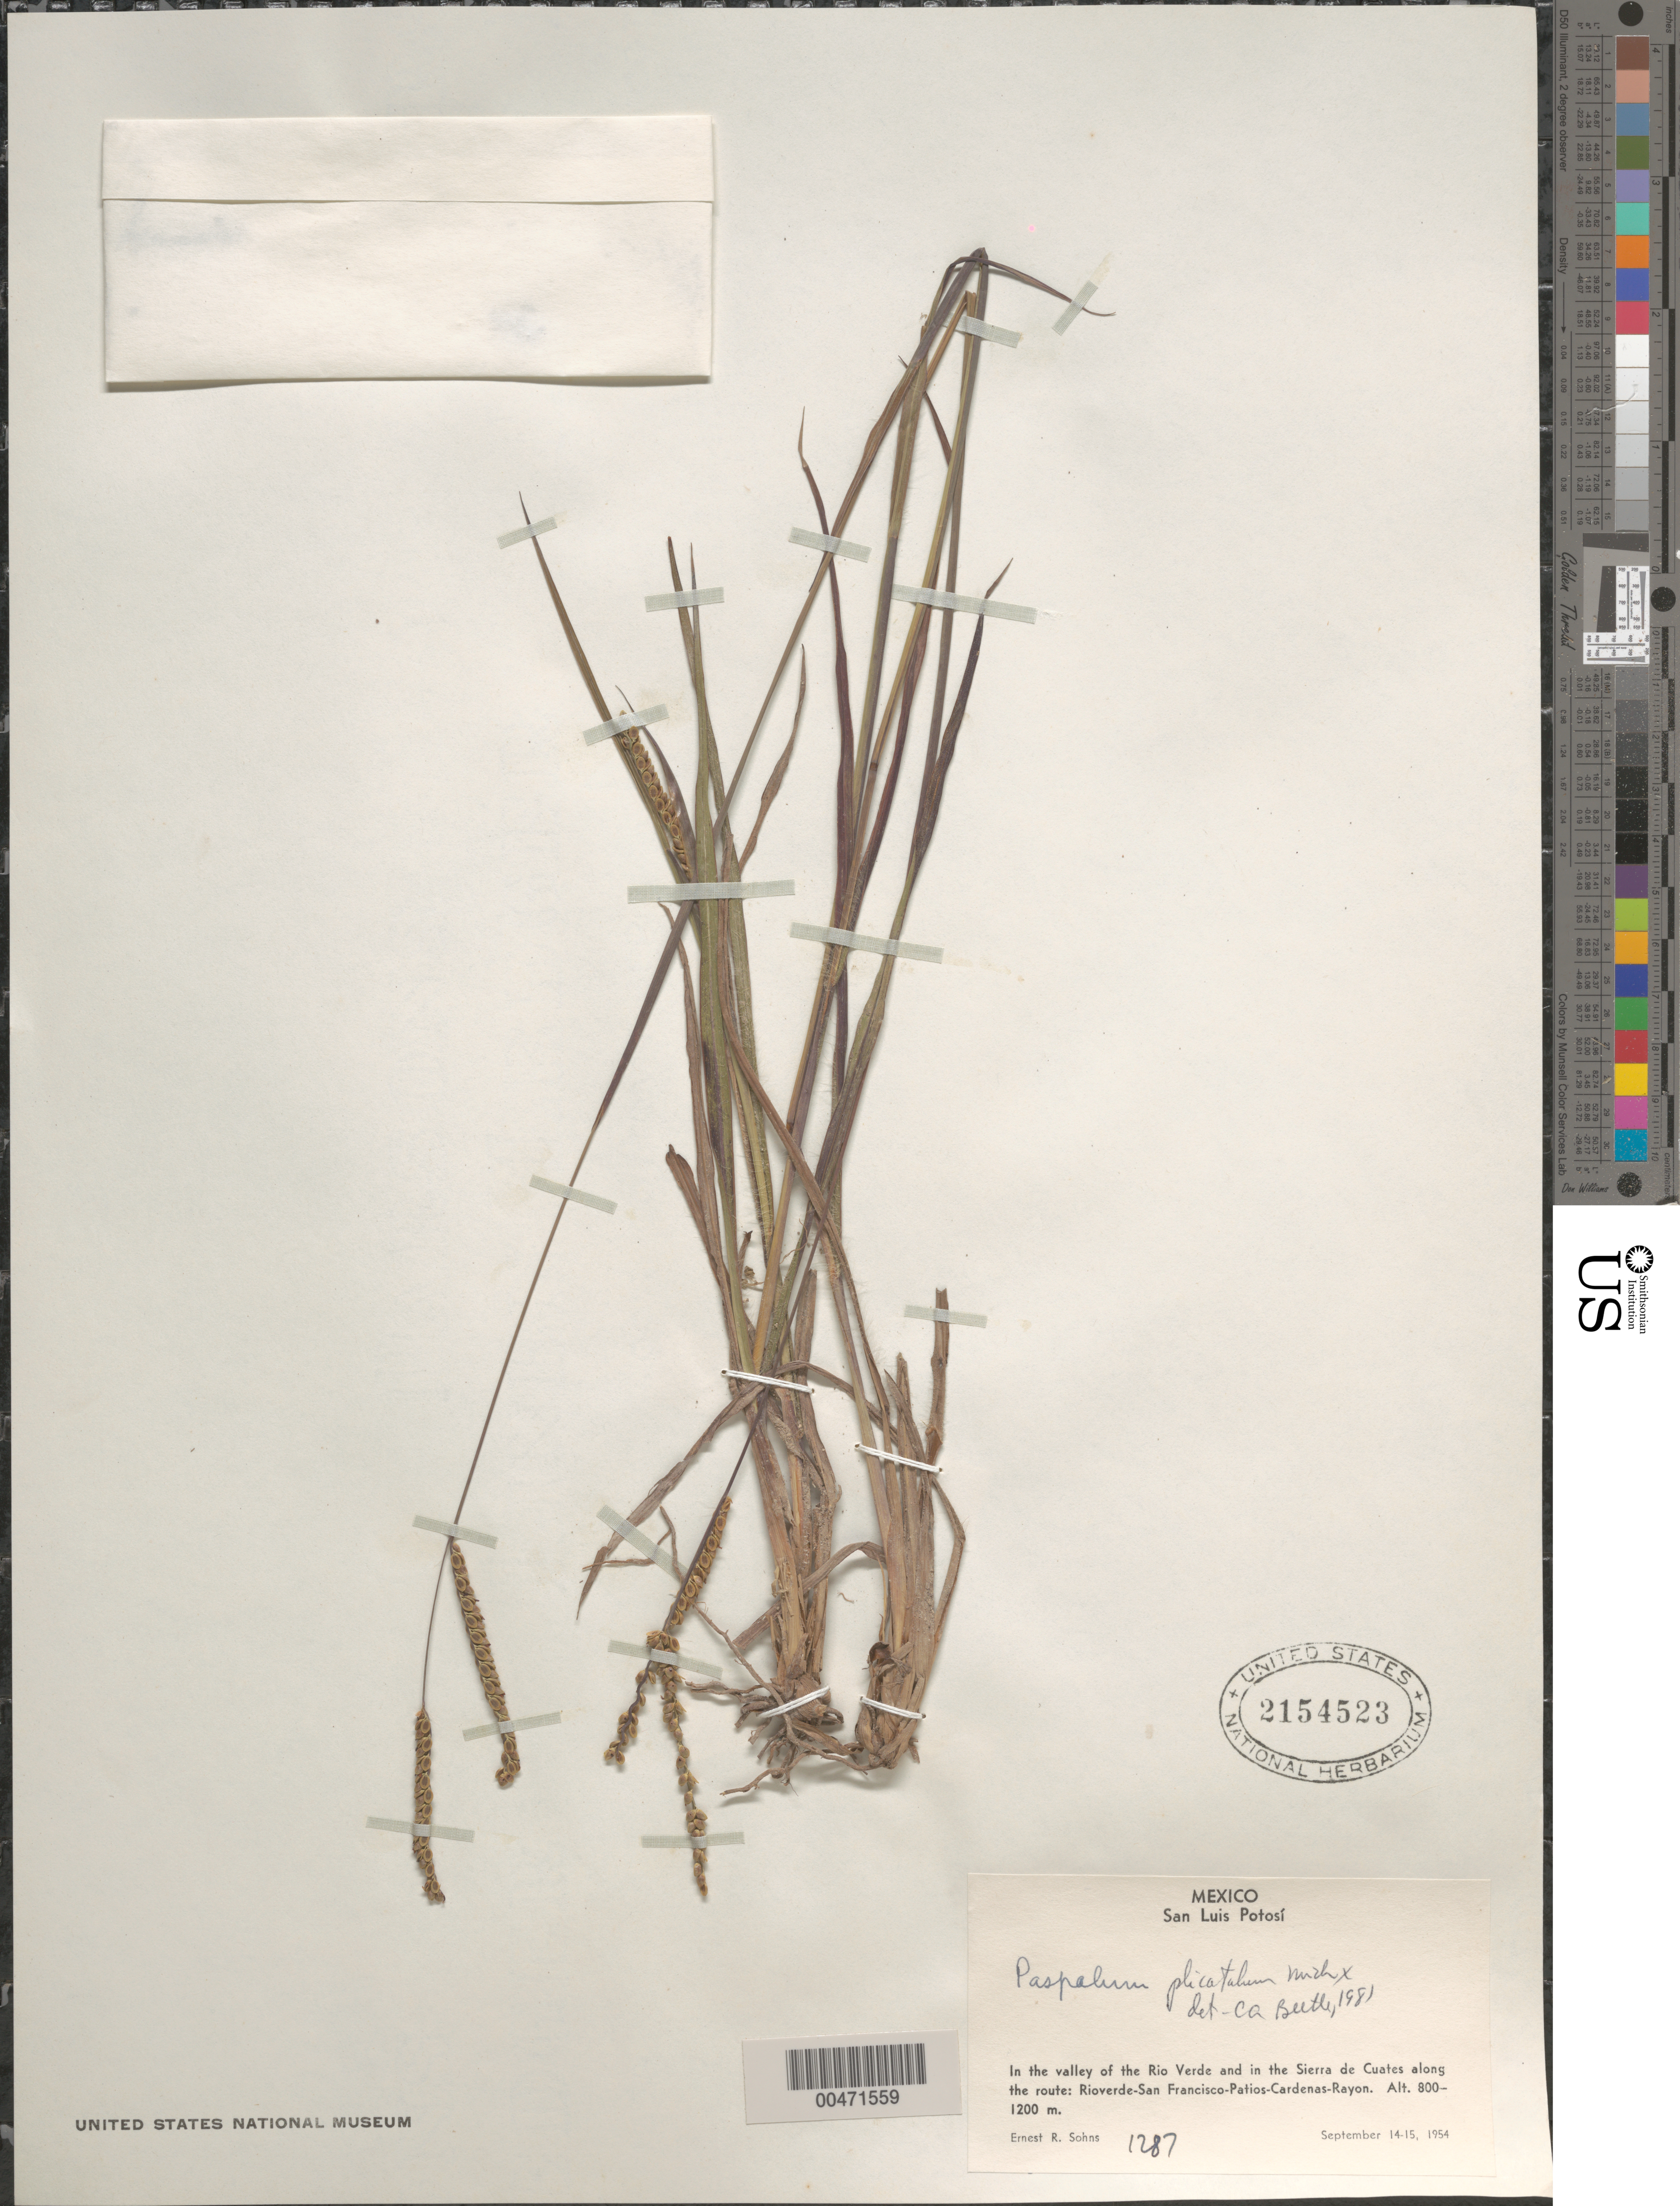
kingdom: Plantae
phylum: Tracheophyta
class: Liliopsida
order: Poales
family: Poaceae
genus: Paspalum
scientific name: Paspalum plicatulum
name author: Michx.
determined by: Beetle, Alan A.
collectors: E. R. Sohns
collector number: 1287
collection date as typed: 14 Sep 1954 to 15 Sep 1954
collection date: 1954-09-14/1954-09-15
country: Mexico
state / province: San Luis Potosi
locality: In the valley of the Rio Verde & in the Sierra de Cuates along the route: Rioverde-San Francisco-Patios-Cardenas-Rayon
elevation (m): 800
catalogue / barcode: US 2154523